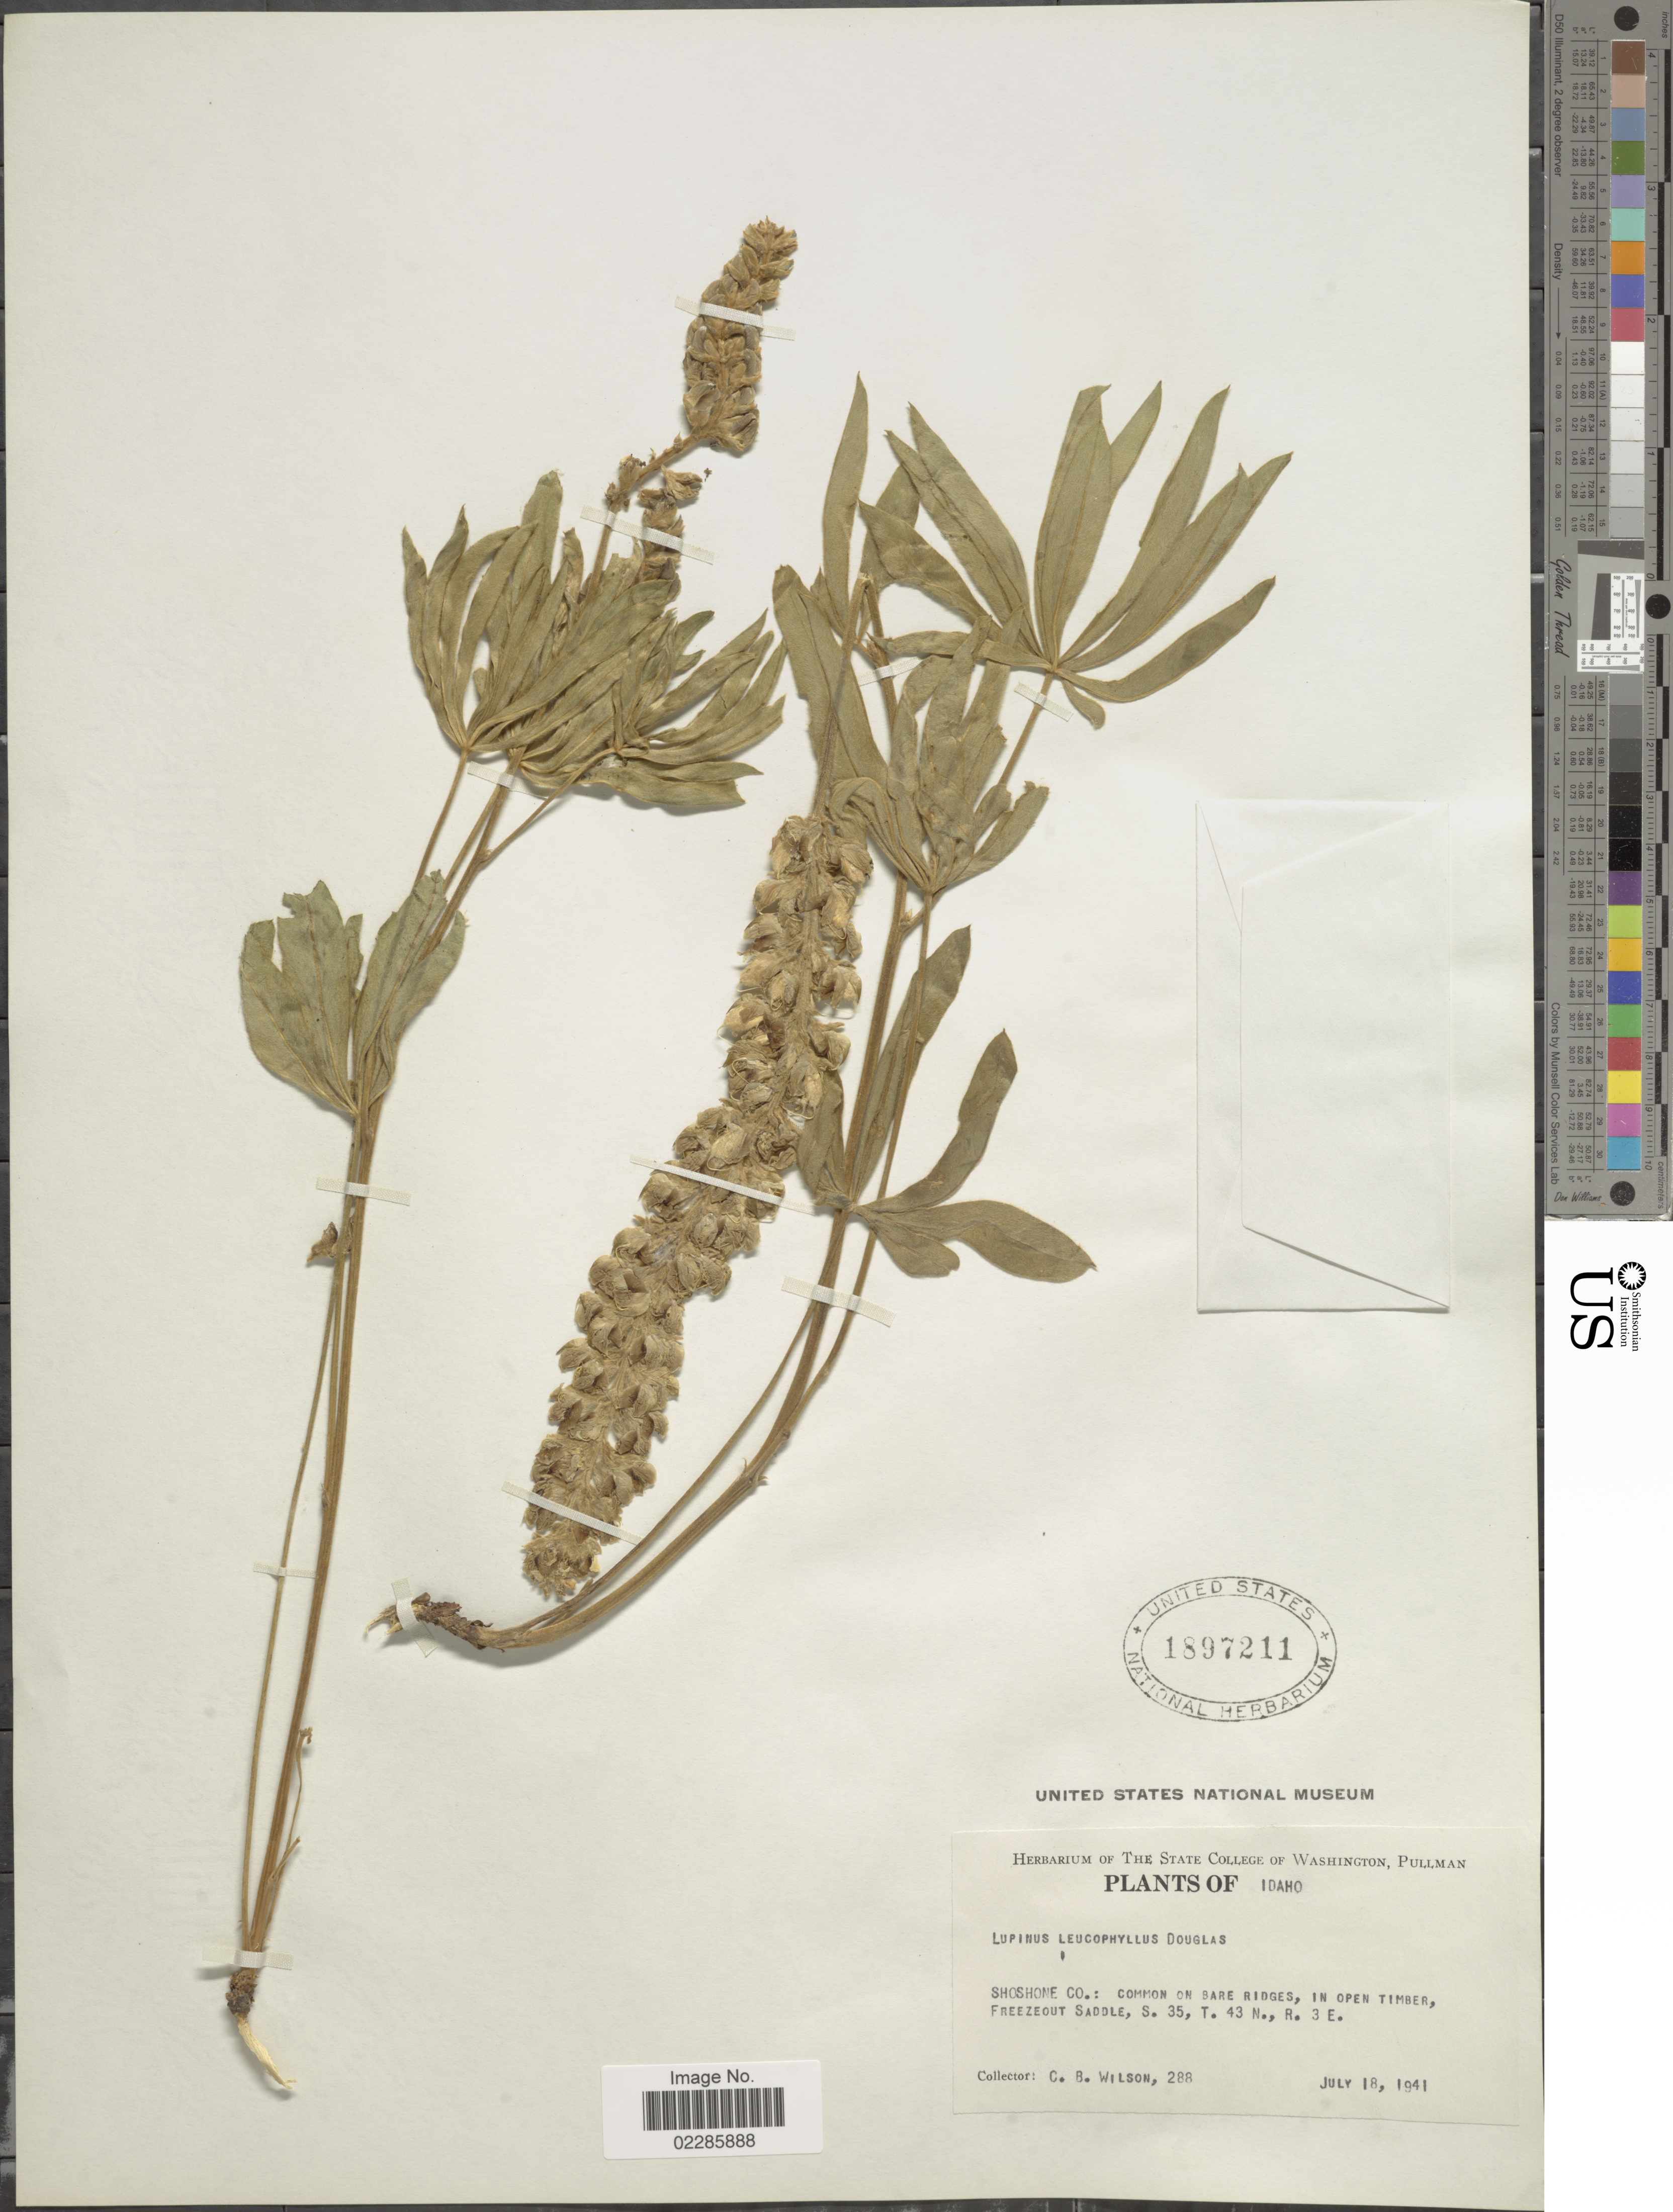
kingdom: Plantae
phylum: Tracheophyta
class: Magnoliopsida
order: Fabales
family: Fabaceae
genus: Lupinus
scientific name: Lupinus leucophyllus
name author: Douglas ex Lindl.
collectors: C. Wilson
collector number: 288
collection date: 1941-07-18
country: United States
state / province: Idaho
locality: Shoshone Co: Common on bare ridges, in open timber, Freezeout Saddle,S. 35, T. 43 N., R. 3 E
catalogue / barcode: US 1897211